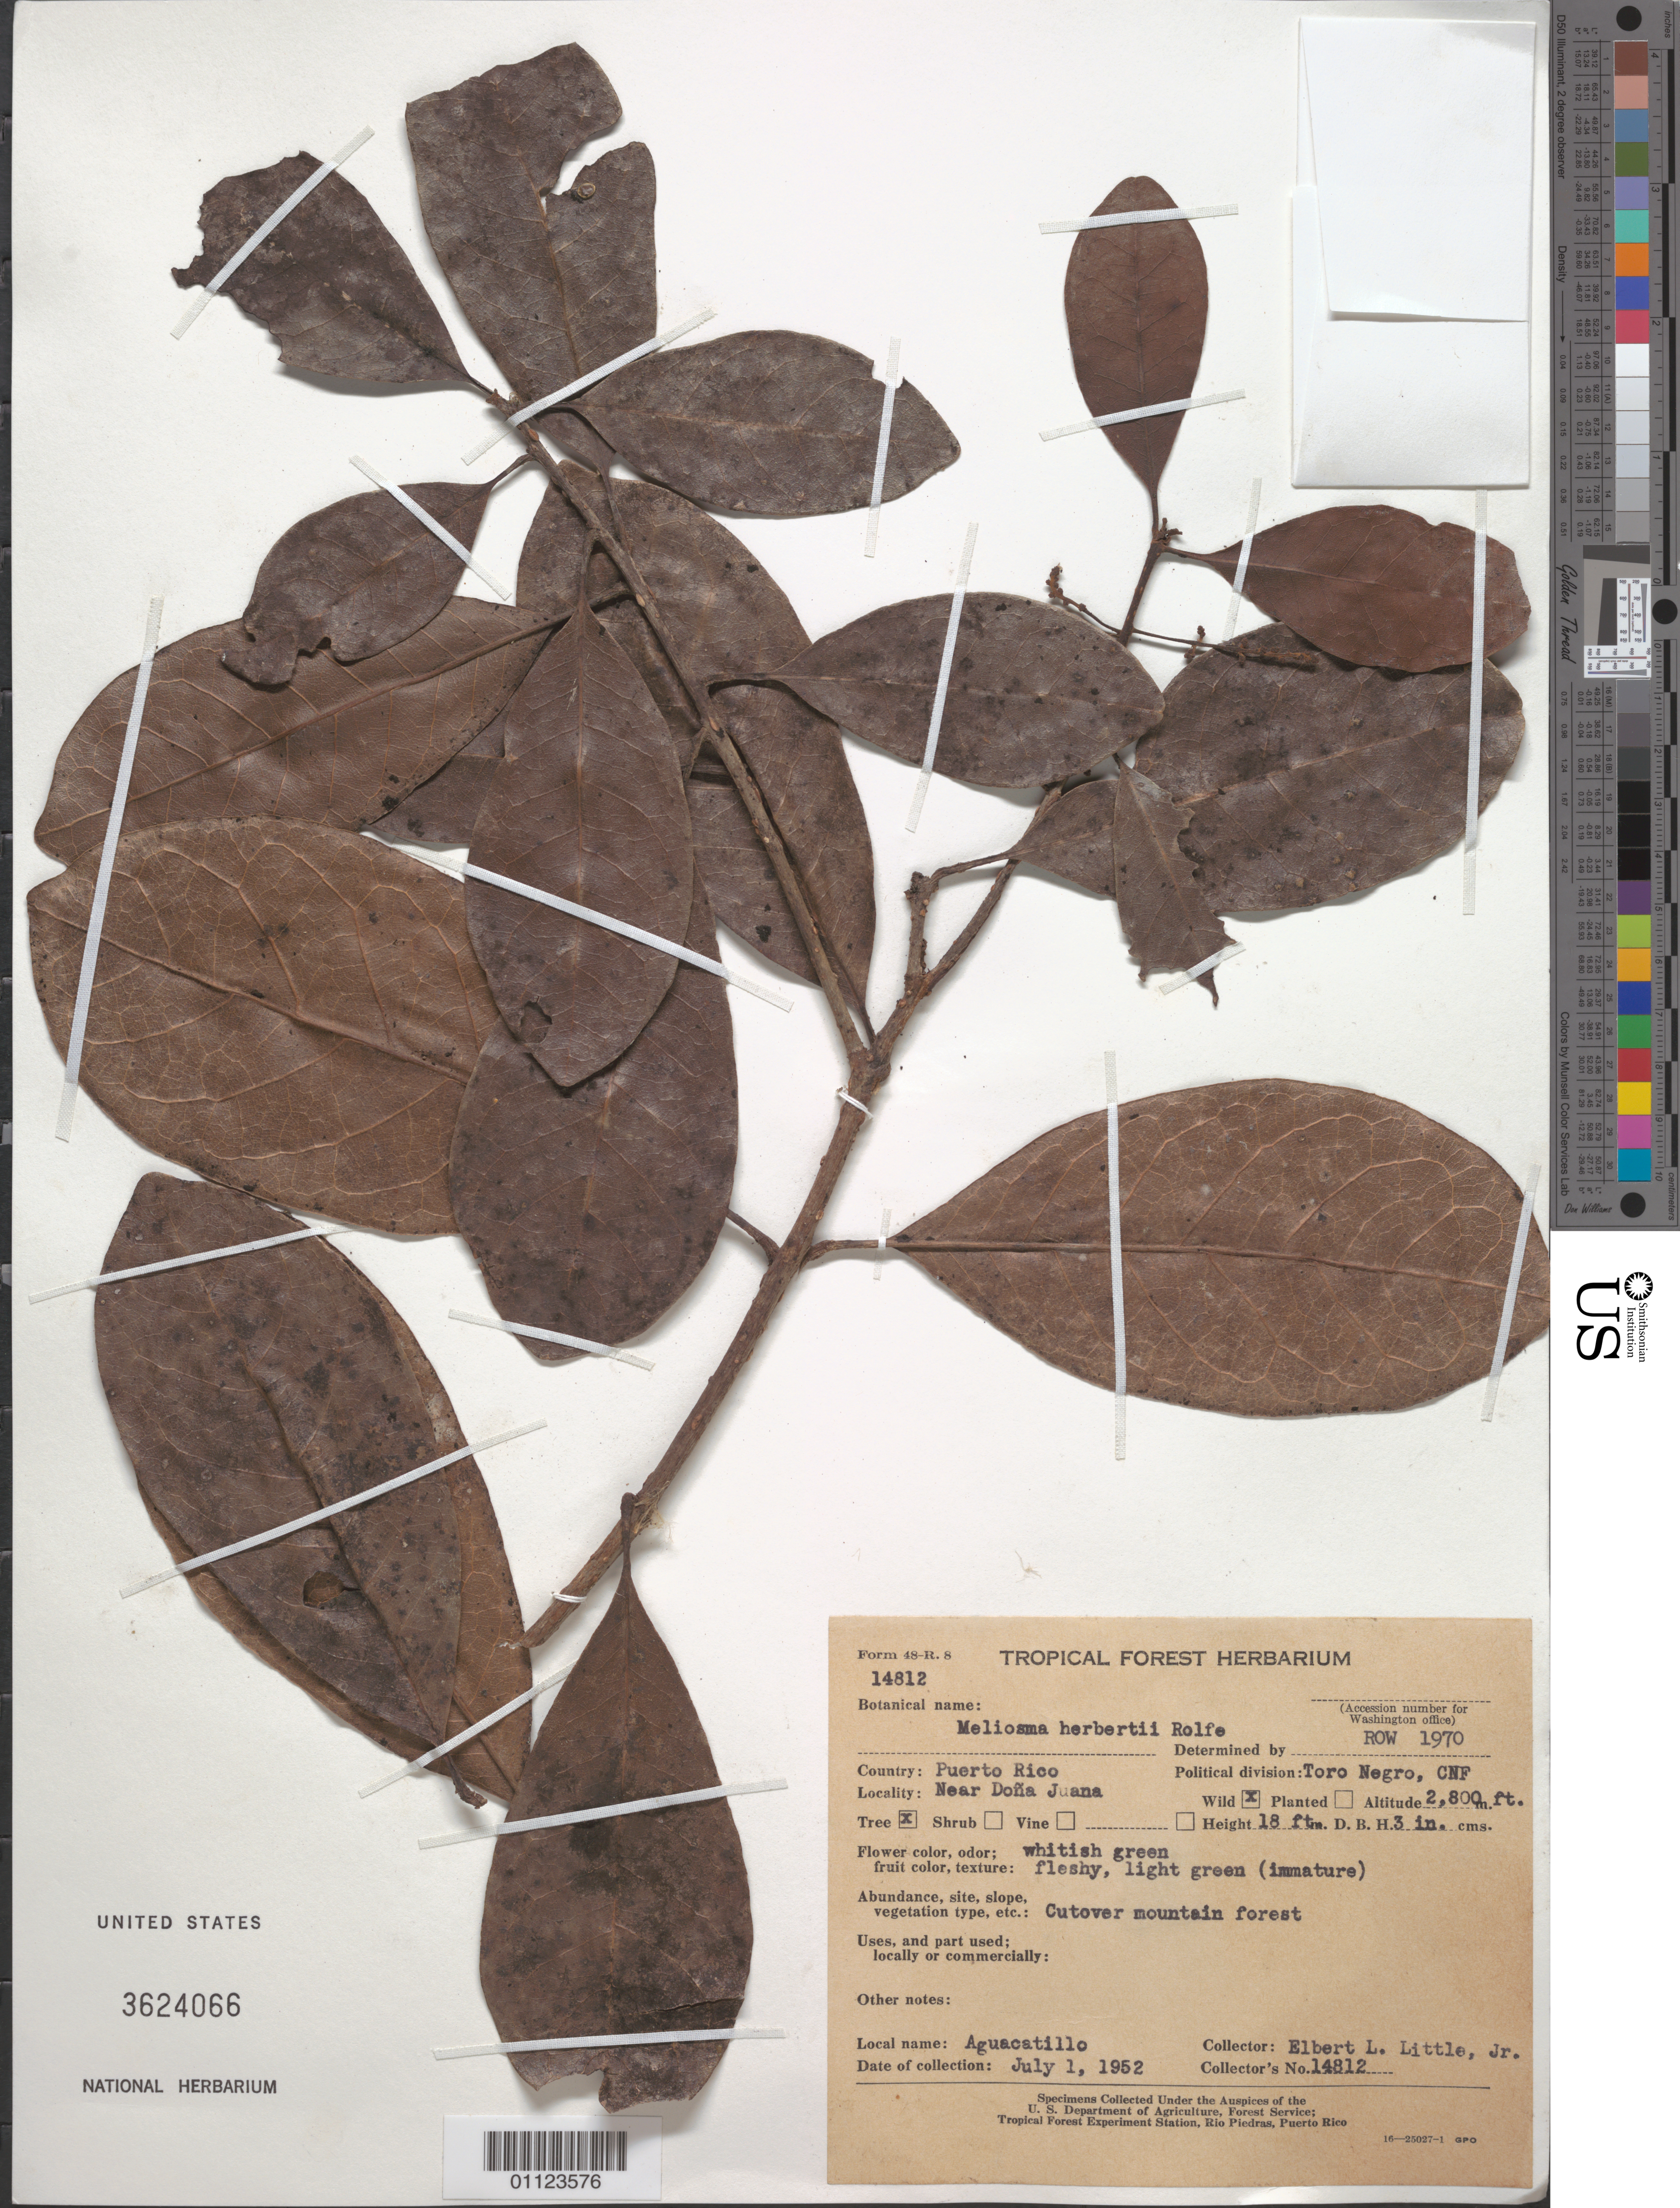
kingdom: Plantae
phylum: Tracheophyta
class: Magnoliopsida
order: Proteales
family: Sabiaceae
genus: Meliosma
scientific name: Meliosma herbertii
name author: Rolfe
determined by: Williams, Robert O.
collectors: E. L. Little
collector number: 14812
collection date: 1952-07-01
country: Puerto Rico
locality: Caribbean Nat'l. Forest, Toro Negro, near Doña Juana.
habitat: Cutover mountain forest.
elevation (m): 853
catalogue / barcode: US 3624066